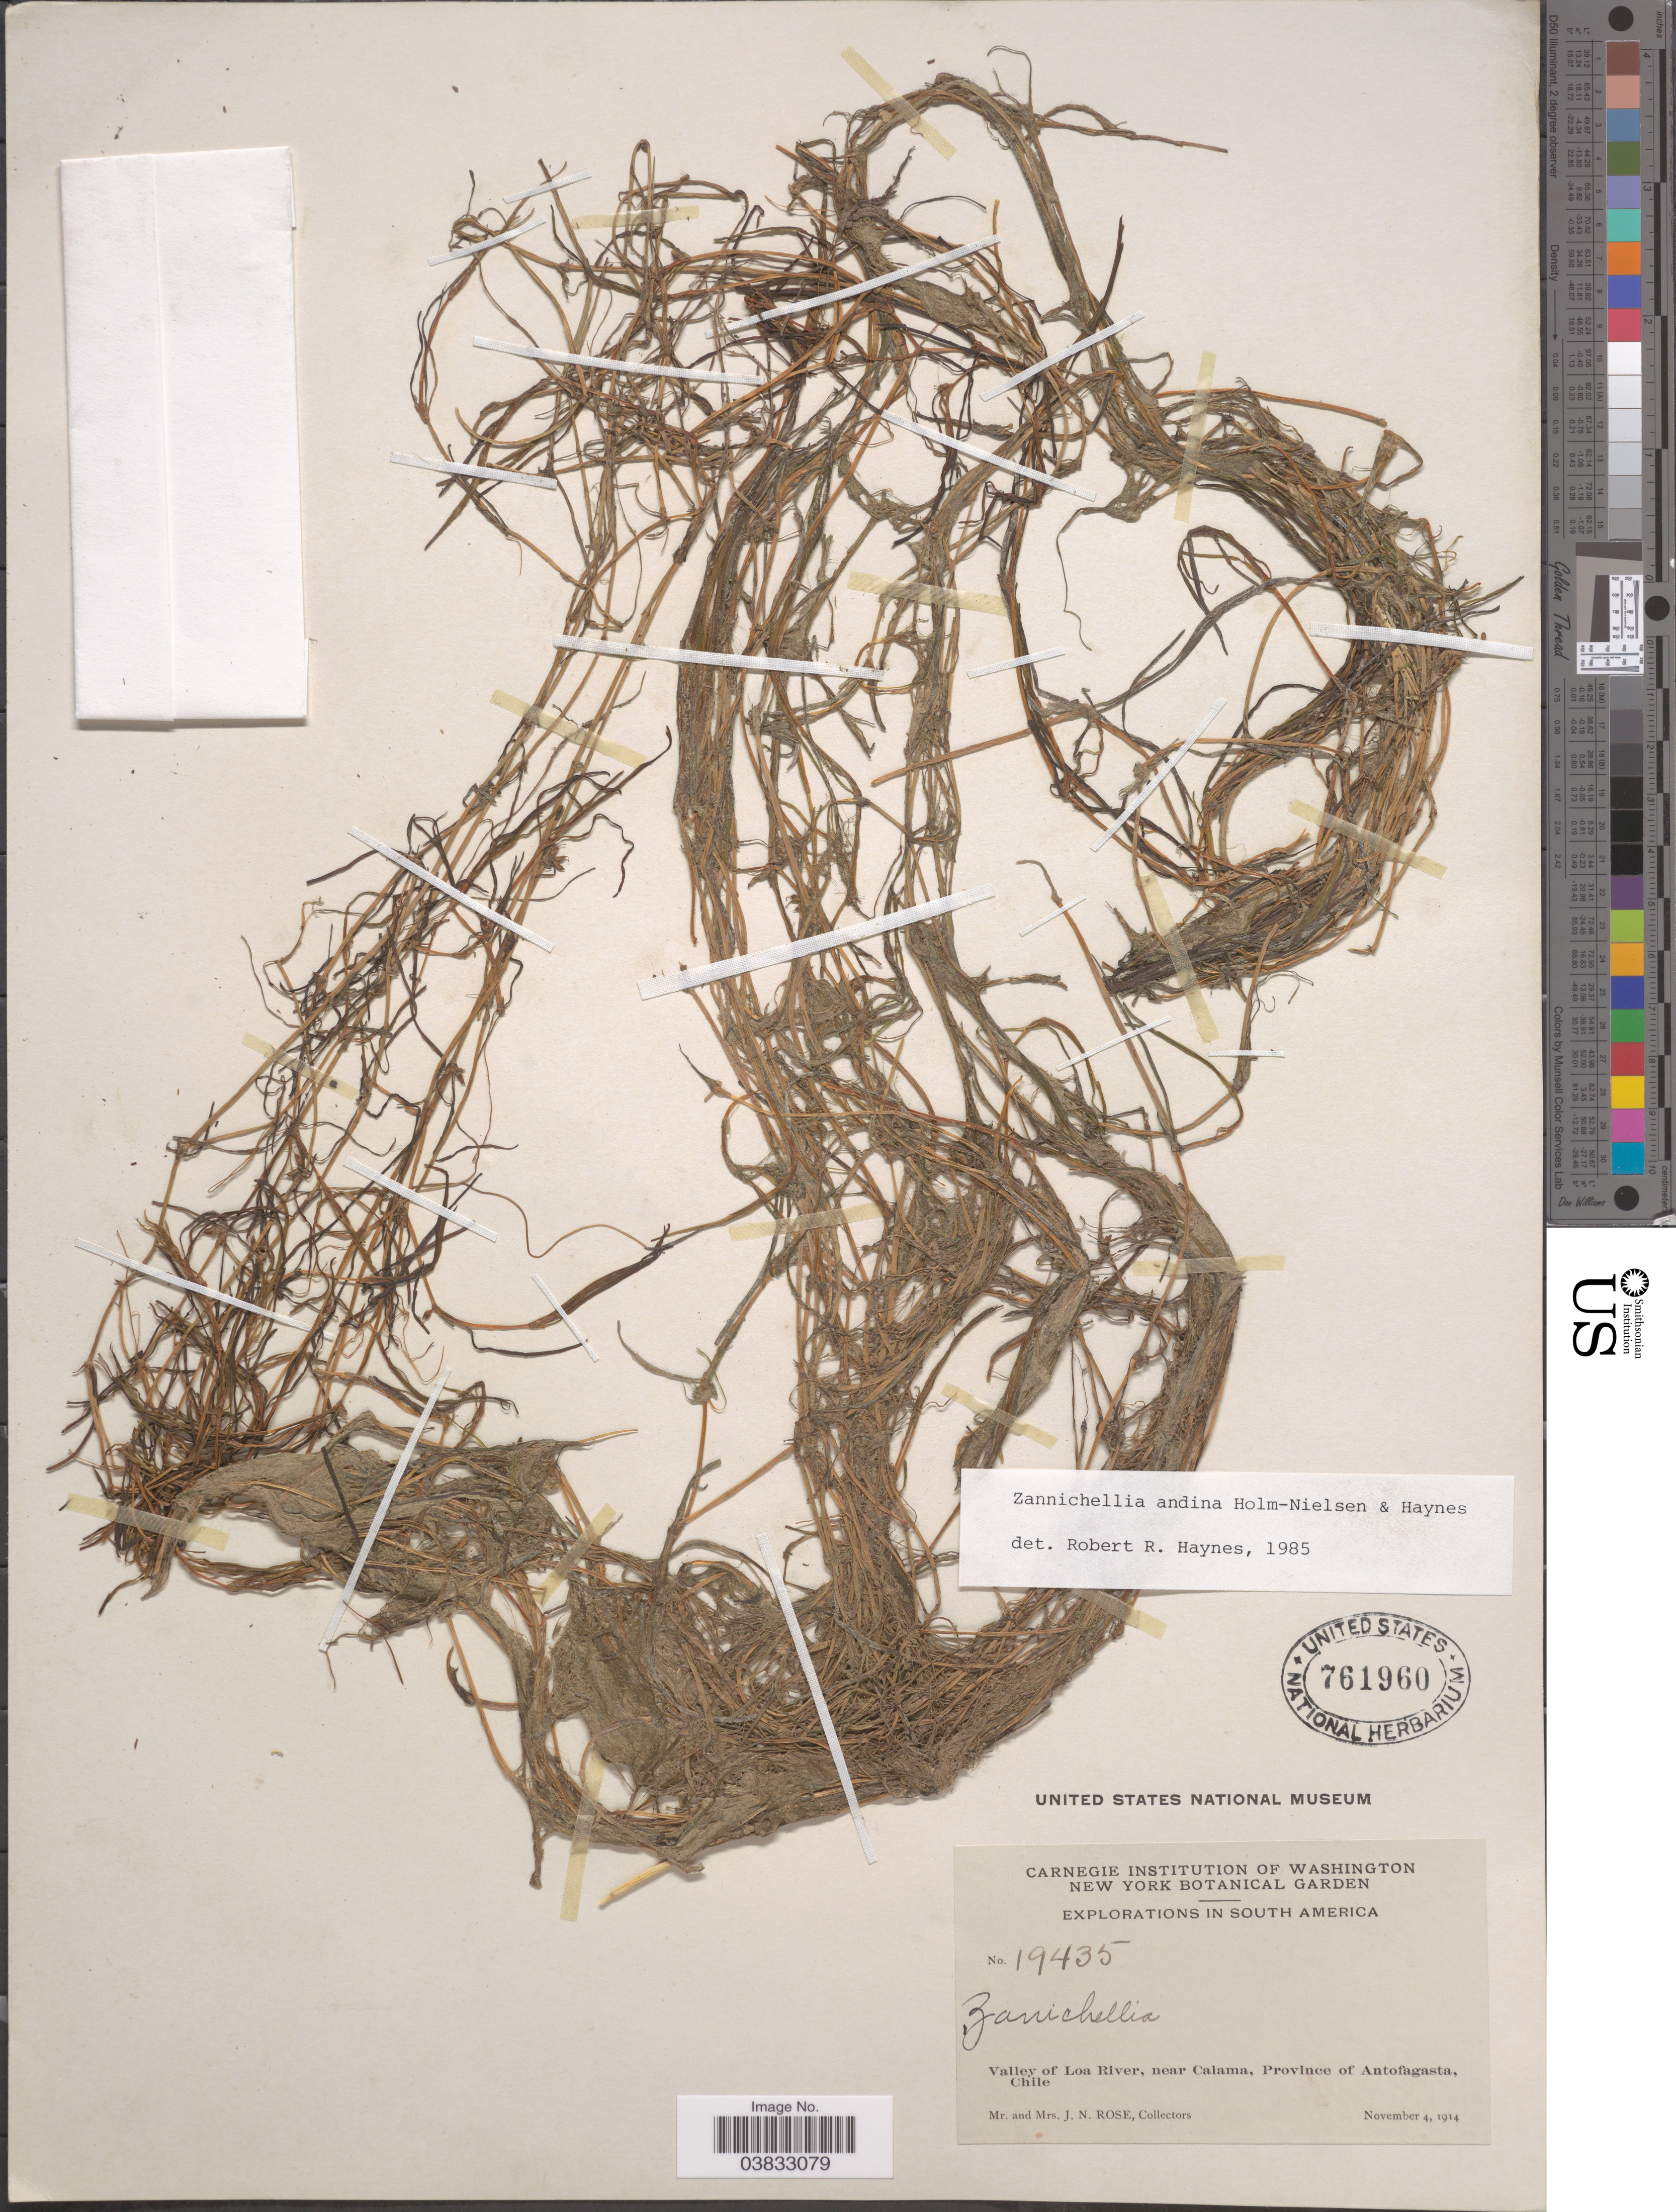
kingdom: Plantae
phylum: Tracheophyta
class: Liliopsida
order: Alismatales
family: Potamogetonaceae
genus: Zannichellia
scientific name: Zannichellia andina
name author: Holm-Niels. & R.R. Haynes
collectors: J. N. Rose & L. B. Rose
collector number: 19435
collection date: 1914-11-04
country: Chile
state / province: Antofagasta (II)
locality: Valley of Loa River, near Calama.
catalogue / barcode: US 761960